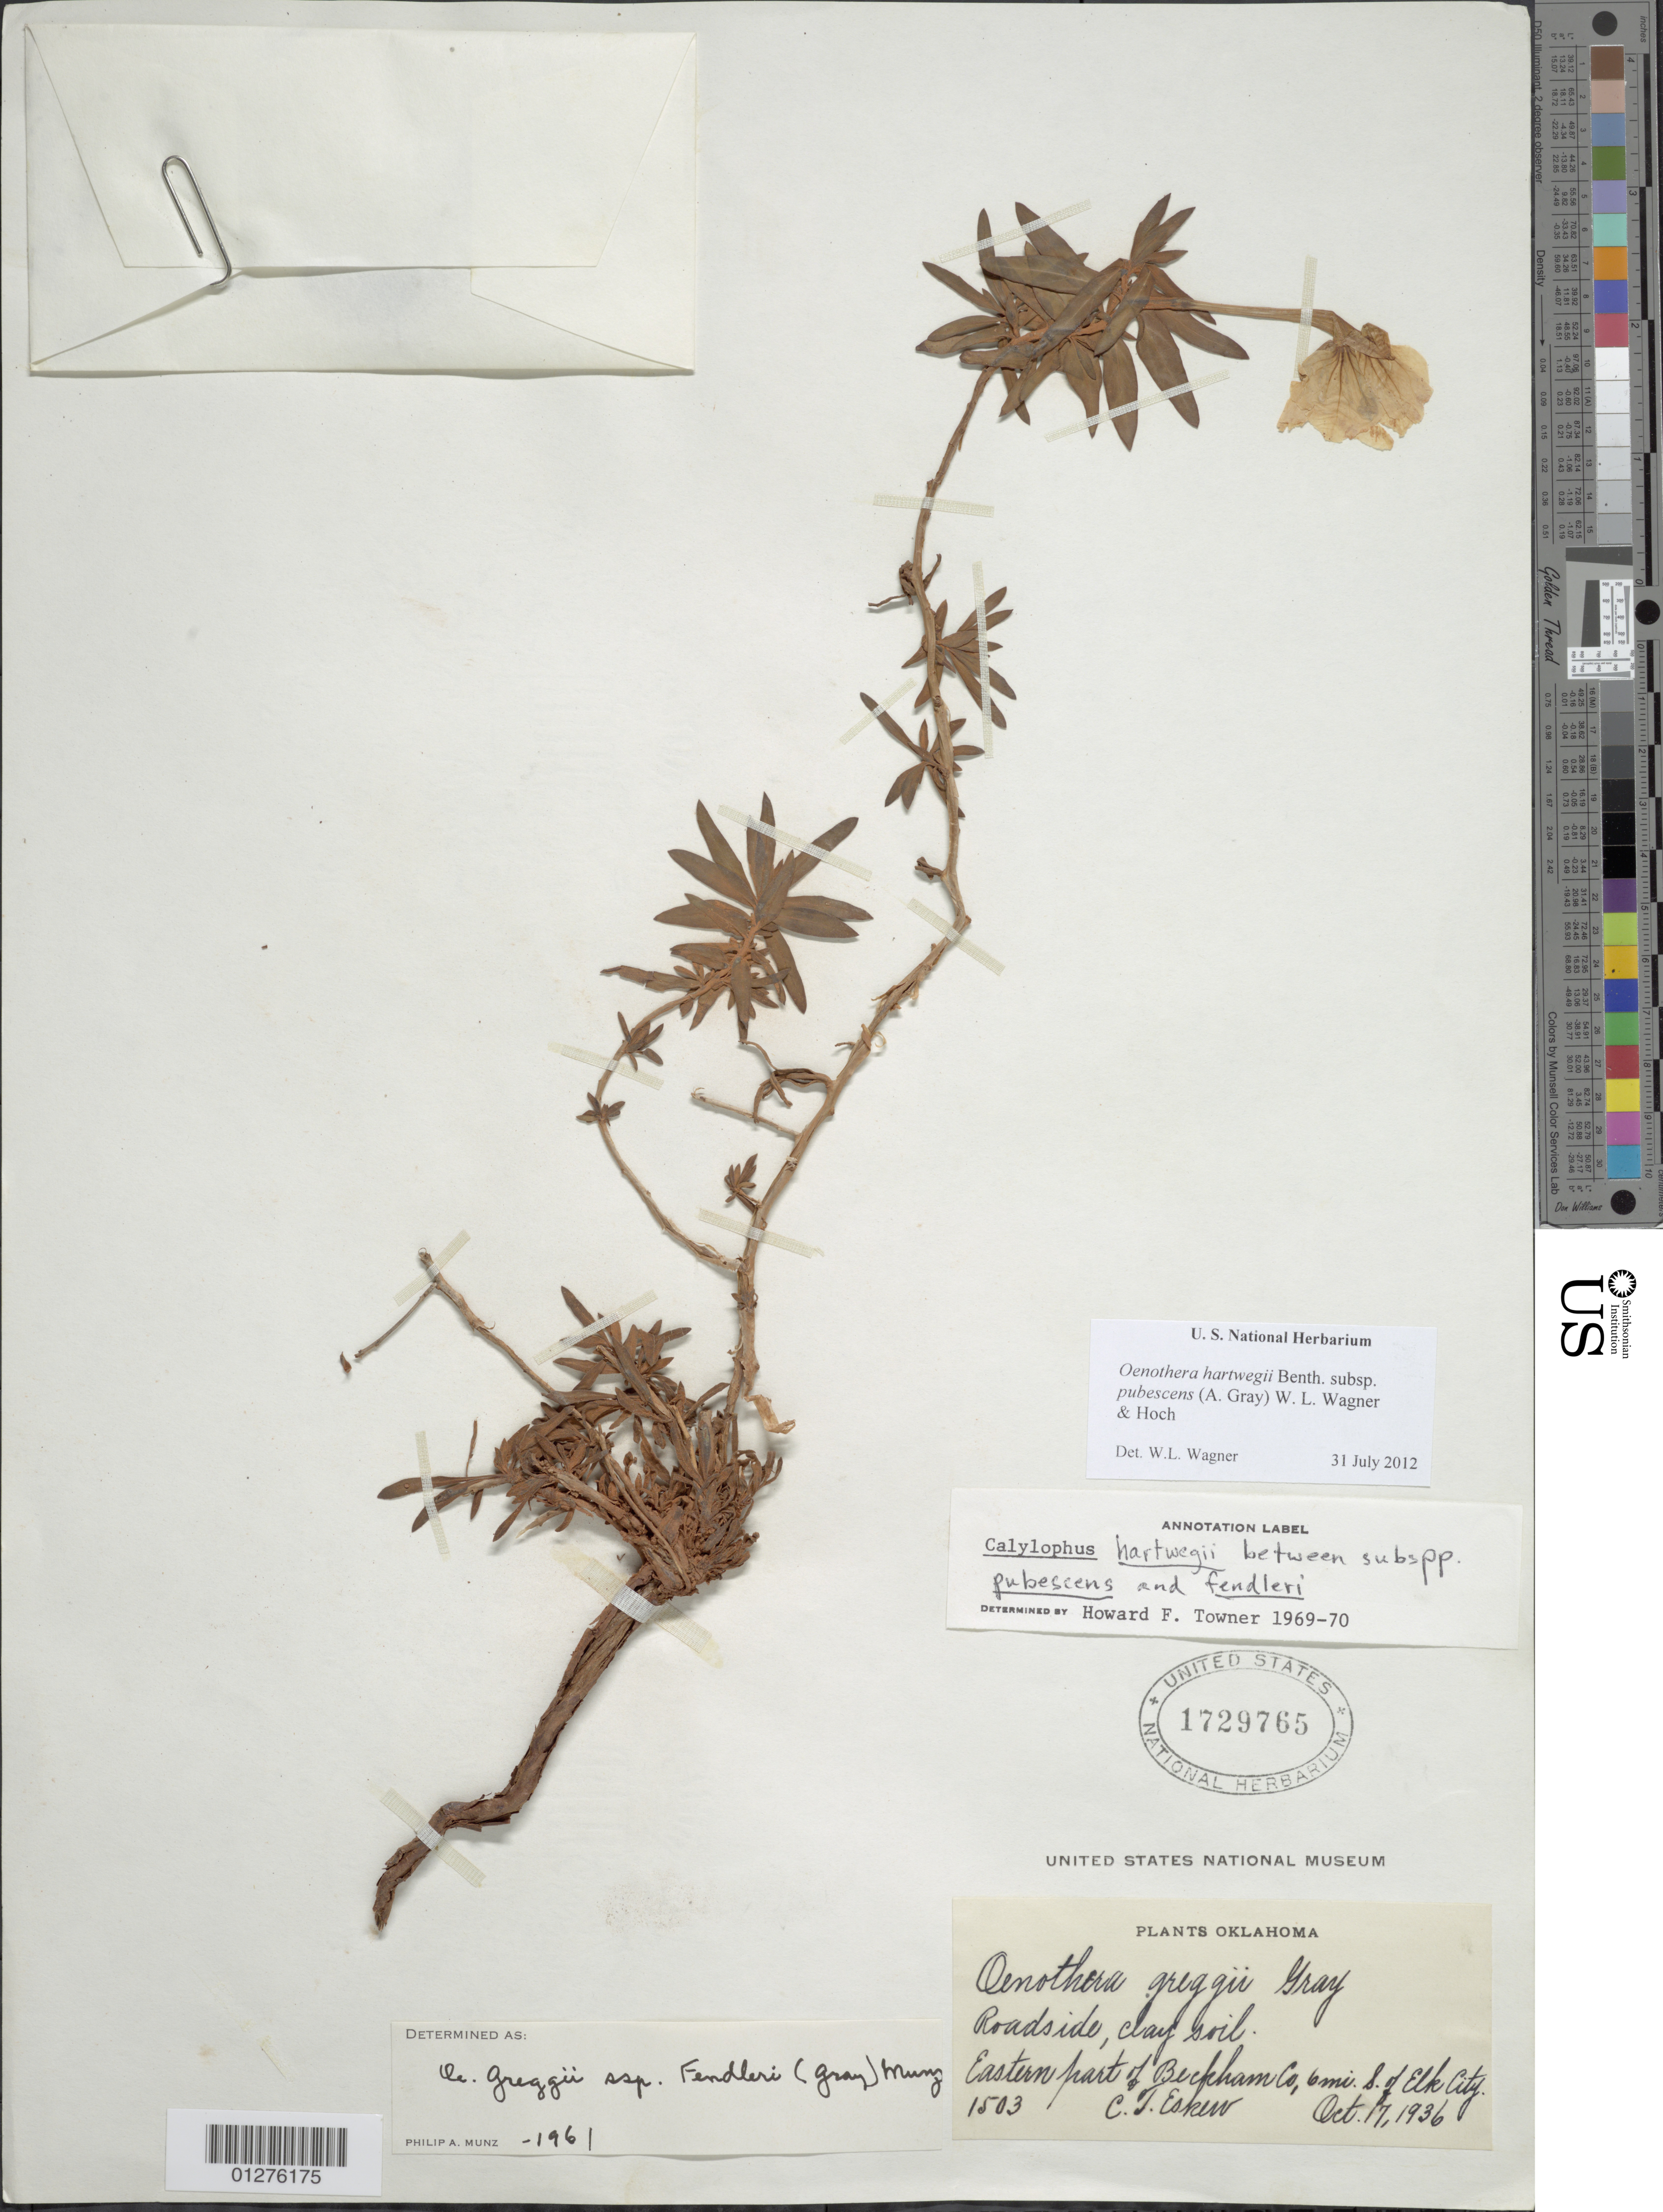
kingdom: Plantae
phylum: Tracheophyta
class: Magnoliopsida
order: Myrtales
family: Onagraceae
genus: Oenothera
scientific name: Oenothera hartwegii subsp. pubescens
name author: (A. Gray) W.L. Wagner & Hoch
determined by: Wagner, W. L., (BOT), Smithsonian Institution - National Museum of Natural History (UNITED STATES)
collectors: C. Eskers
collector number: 1503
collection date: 1936-10-17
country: United States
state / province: Oklahoma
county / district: Beckham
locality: Eastern part of Beckham County, 6 mi. S. of Elk City.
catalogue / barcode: US 1729765